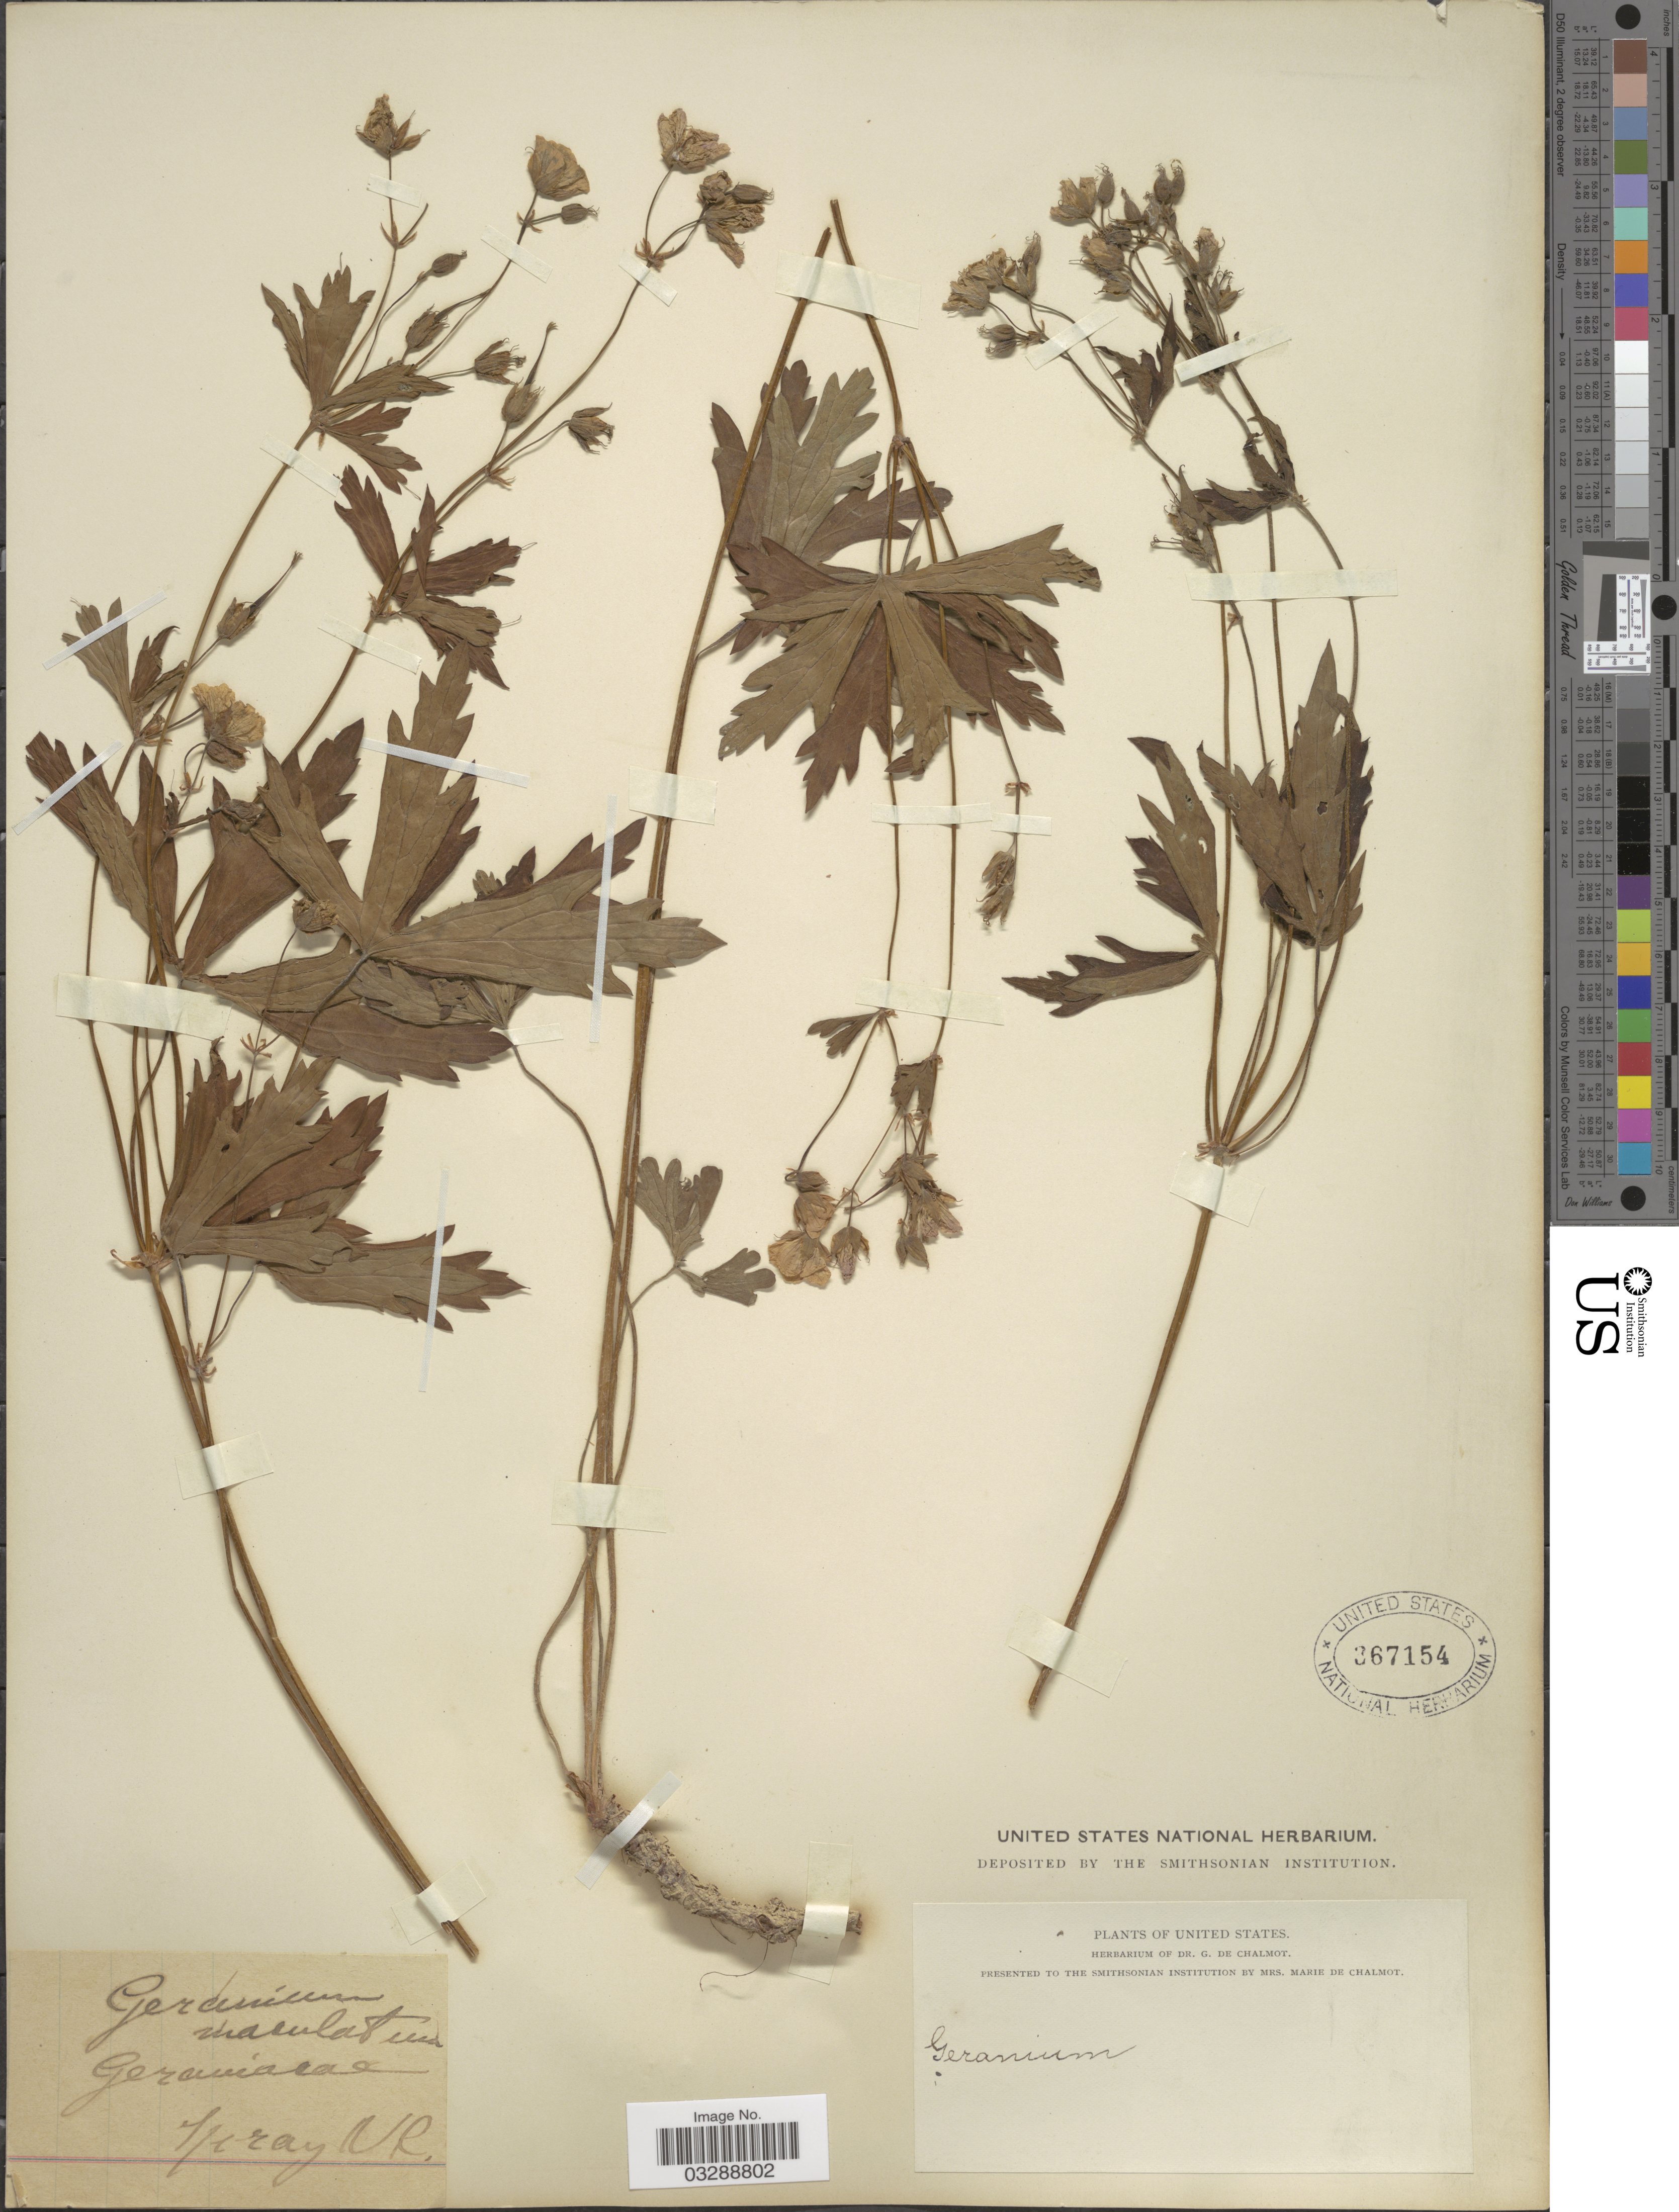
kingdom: Plantae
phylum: Tracheophyta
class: Magnoliopsida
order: Geraniales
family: Geraniaceae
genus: Geranium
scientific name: Geranium maculatum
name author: L.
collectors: ex herb. G. de Chalmot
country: United States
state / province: North Carolina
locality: Spray NC.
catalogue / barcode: US 367154